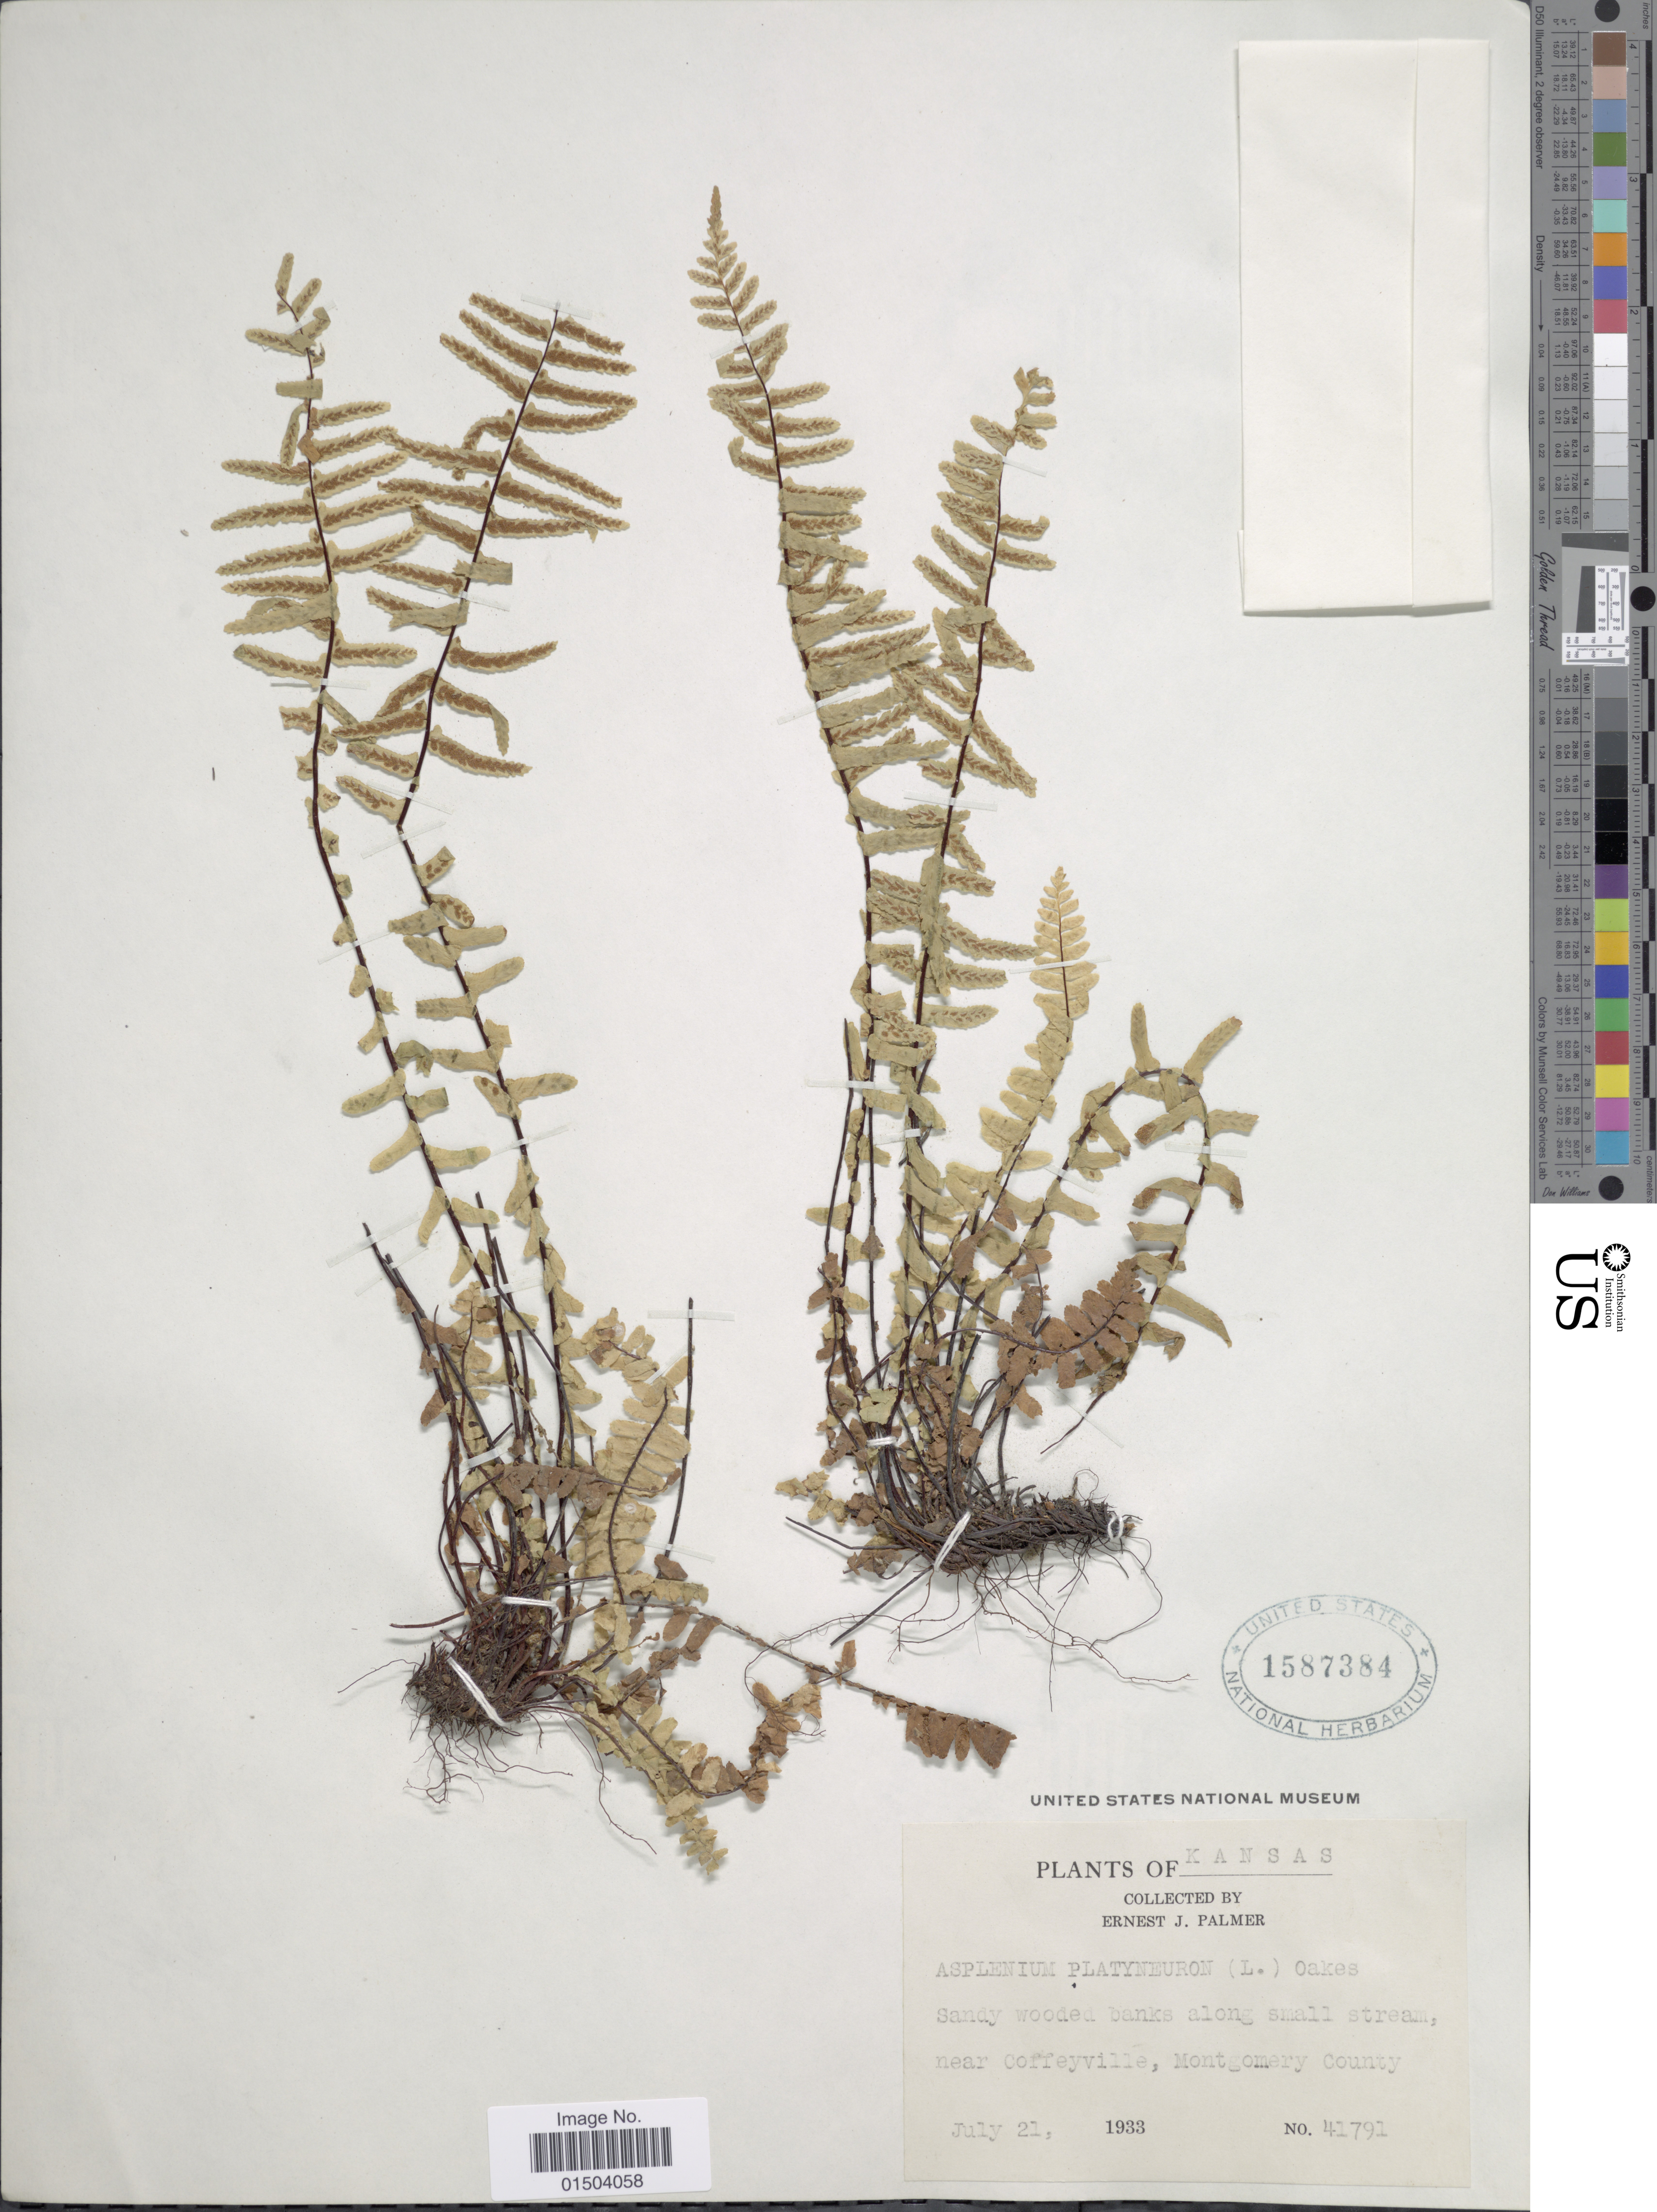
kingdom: Plantae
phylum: Tracheophyta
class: Polypodiopsida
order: Polypodiales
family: Aspleniaceae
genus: Asplenium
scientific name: Asplenium platyneuron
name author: (L.) Britton, Stearns & Poggenb.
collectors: E. J. Palmer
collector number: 41791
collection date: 1933-07-21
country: United States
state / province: Kansas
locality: Sandy wooded banks along small stream, near Coffeyville, Montgomery County.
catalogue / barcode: US 1587384